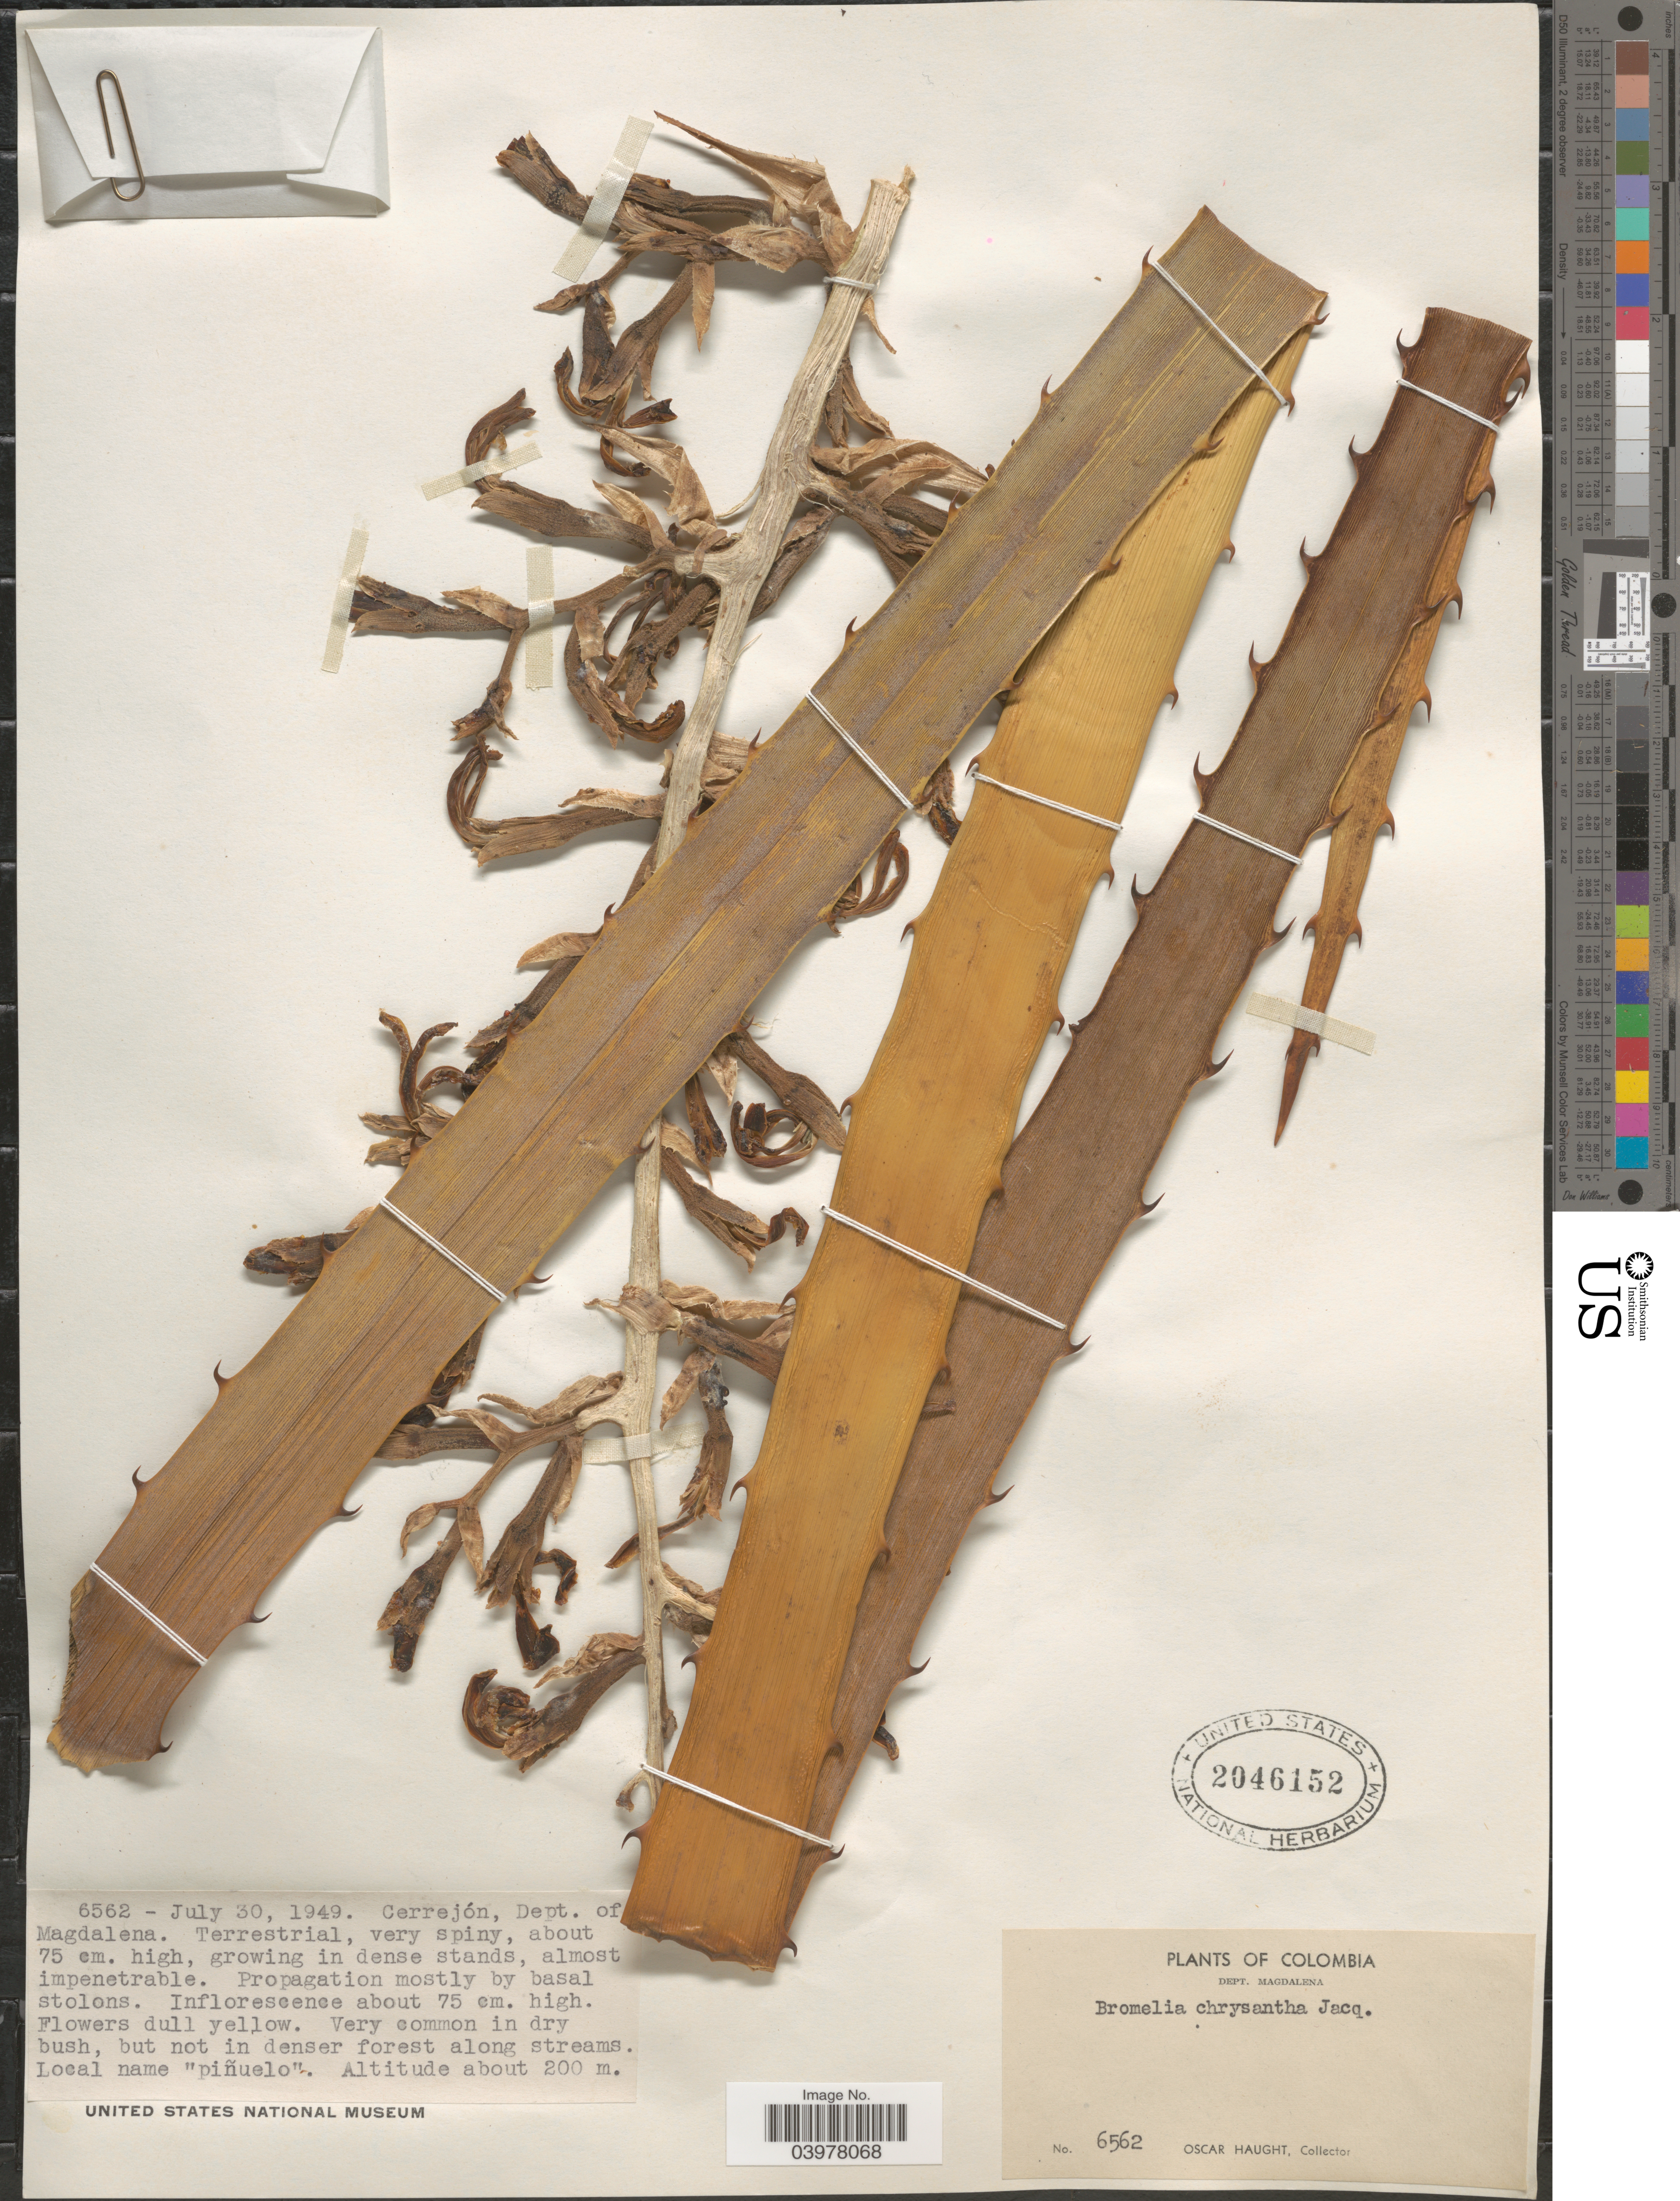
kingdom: Plantae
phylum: Tracheophyta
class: Liliopsida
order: Poales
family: Bromeliaceae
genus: Bromelia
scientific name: Bromelia chrysantha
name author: Jacq.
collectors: O. Haught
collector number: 6562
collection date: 1949-07-30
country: Colombia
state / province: Magdalena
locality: Cerrejón, Dept. of Magdalena.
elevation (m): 200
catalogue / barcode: US 2046152